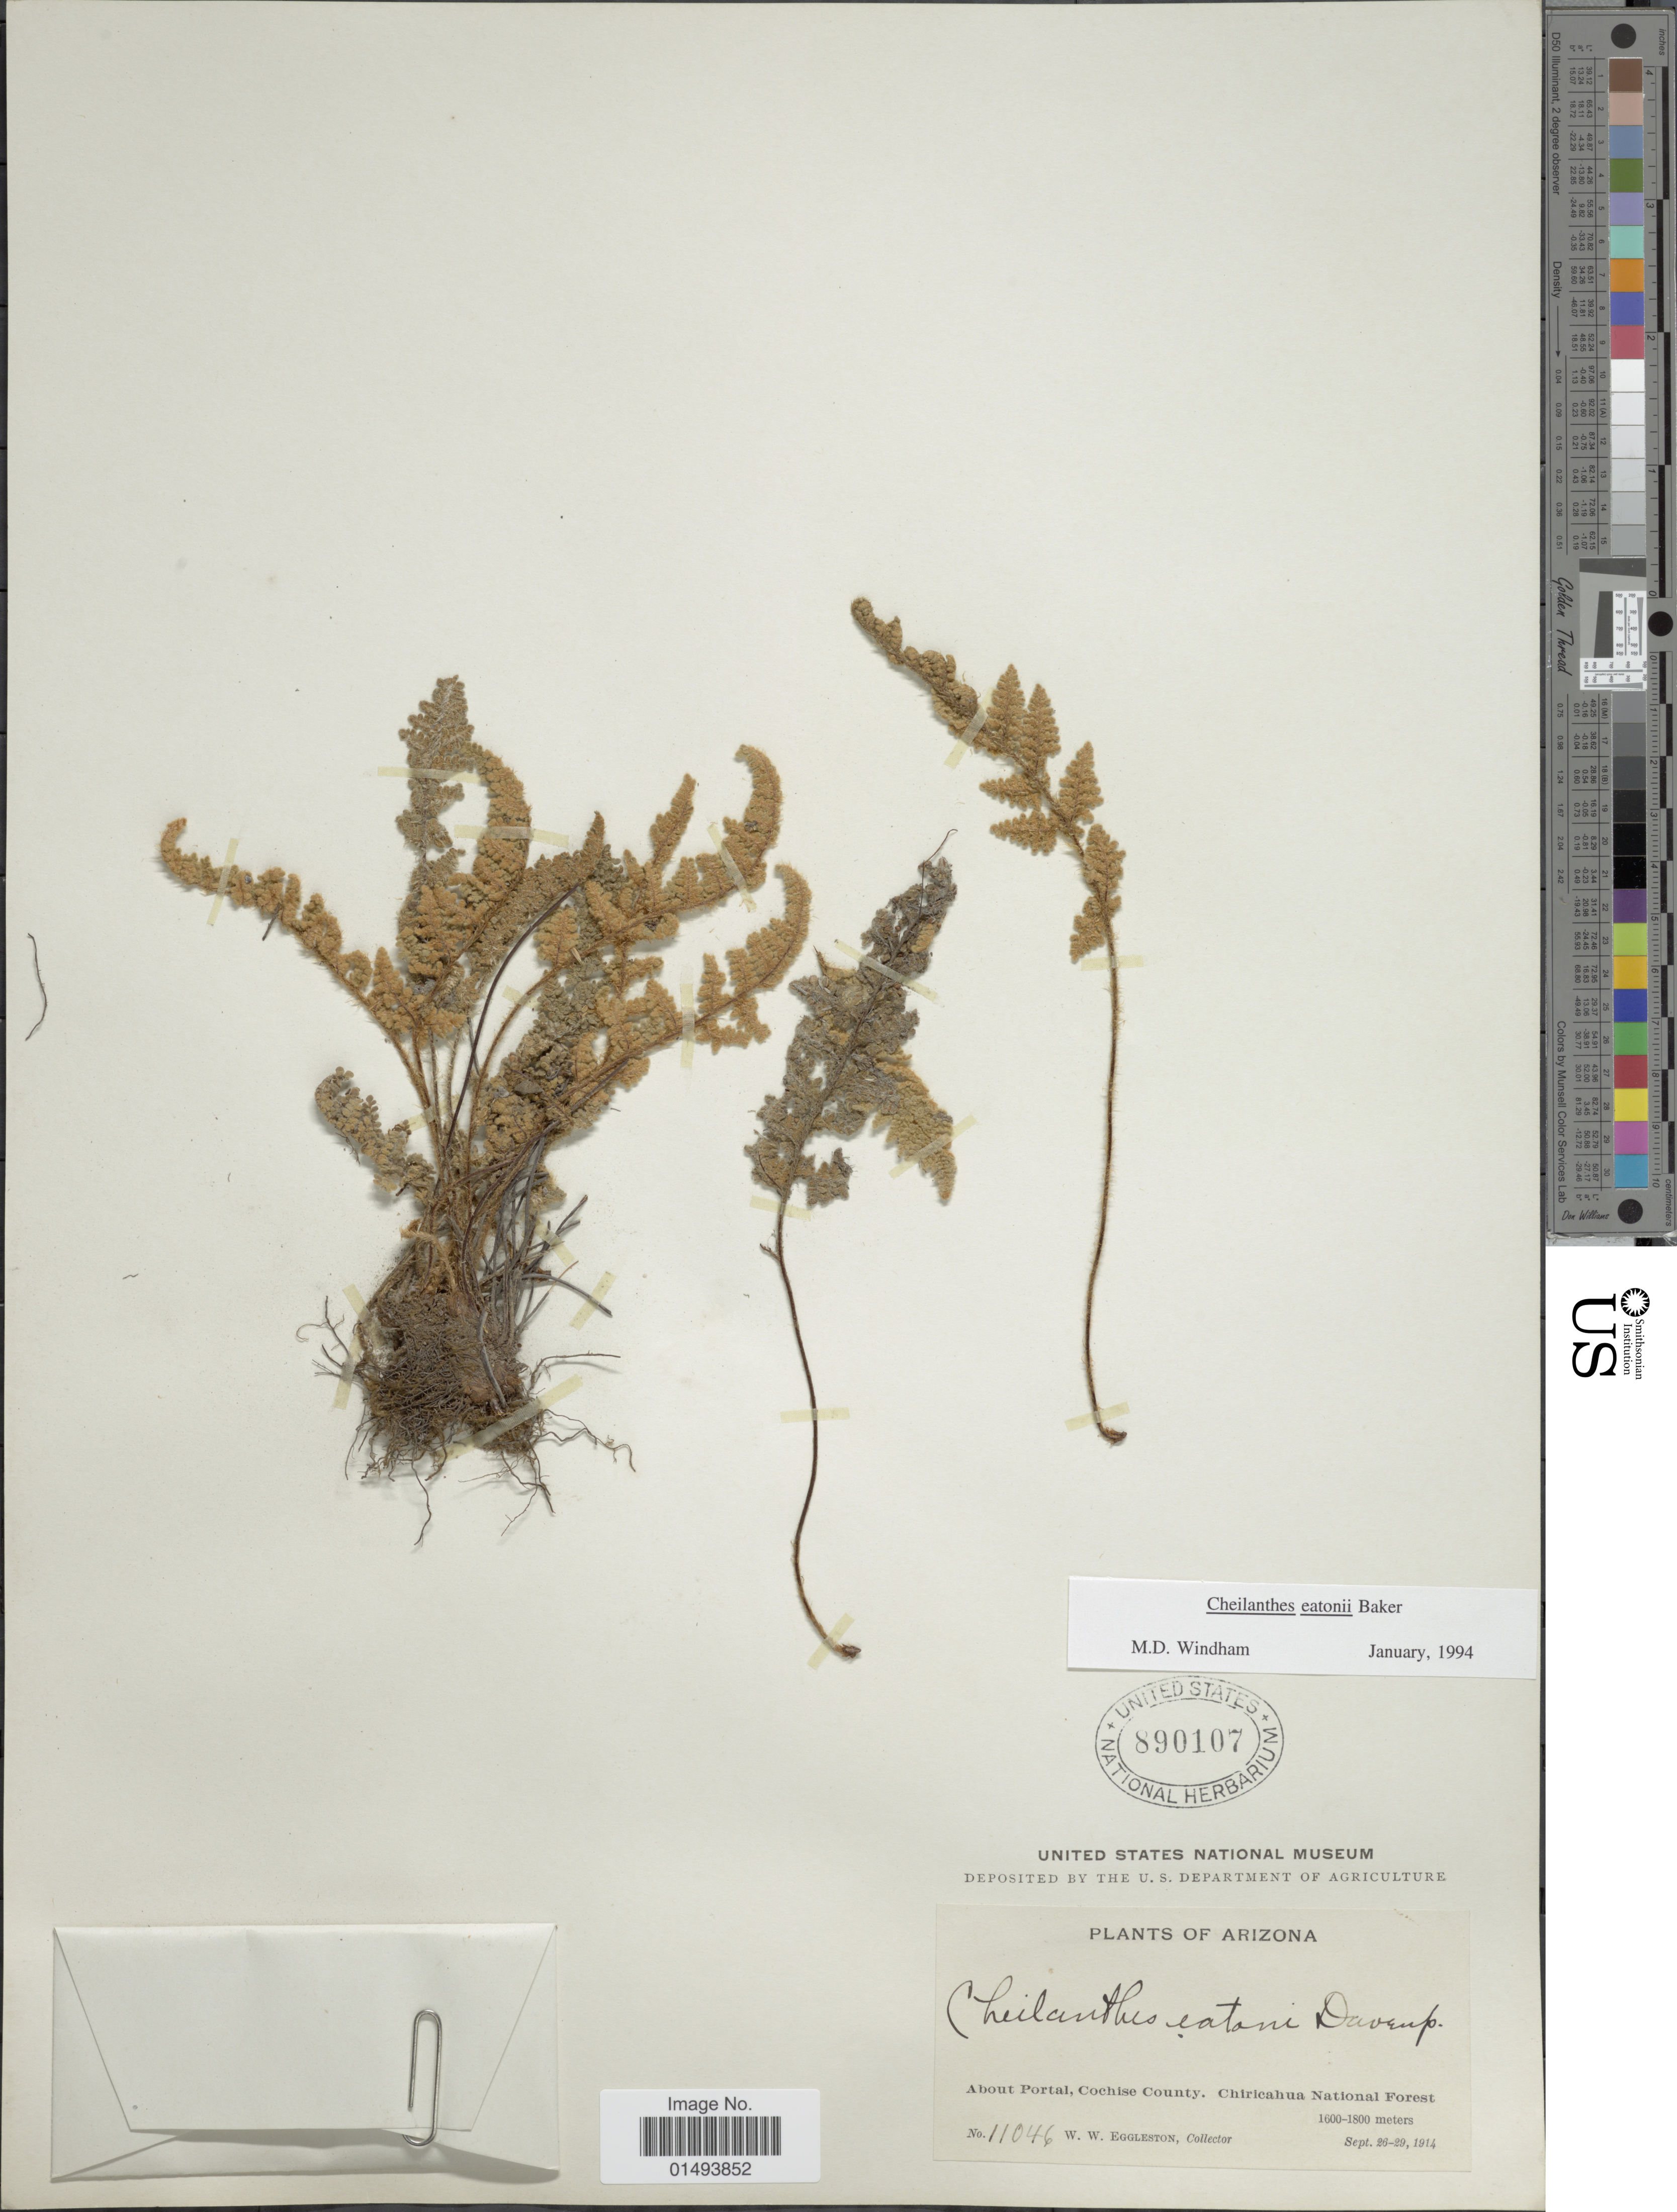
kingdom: Plantae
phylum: Tracheophyta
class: Polypodiopsida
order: Polypodiales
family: Pteridaceae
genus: Myriopteris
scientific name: Myriopteris rufa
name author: Fée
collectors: W. W. Eggleston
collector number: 11046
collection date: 1914-09-26/1914-09-29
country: United States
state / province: Arizona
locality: Plants of Arizona, About Portal, Cochise County, Chiricahua National Forest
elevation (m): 1600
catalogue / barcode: US 890107